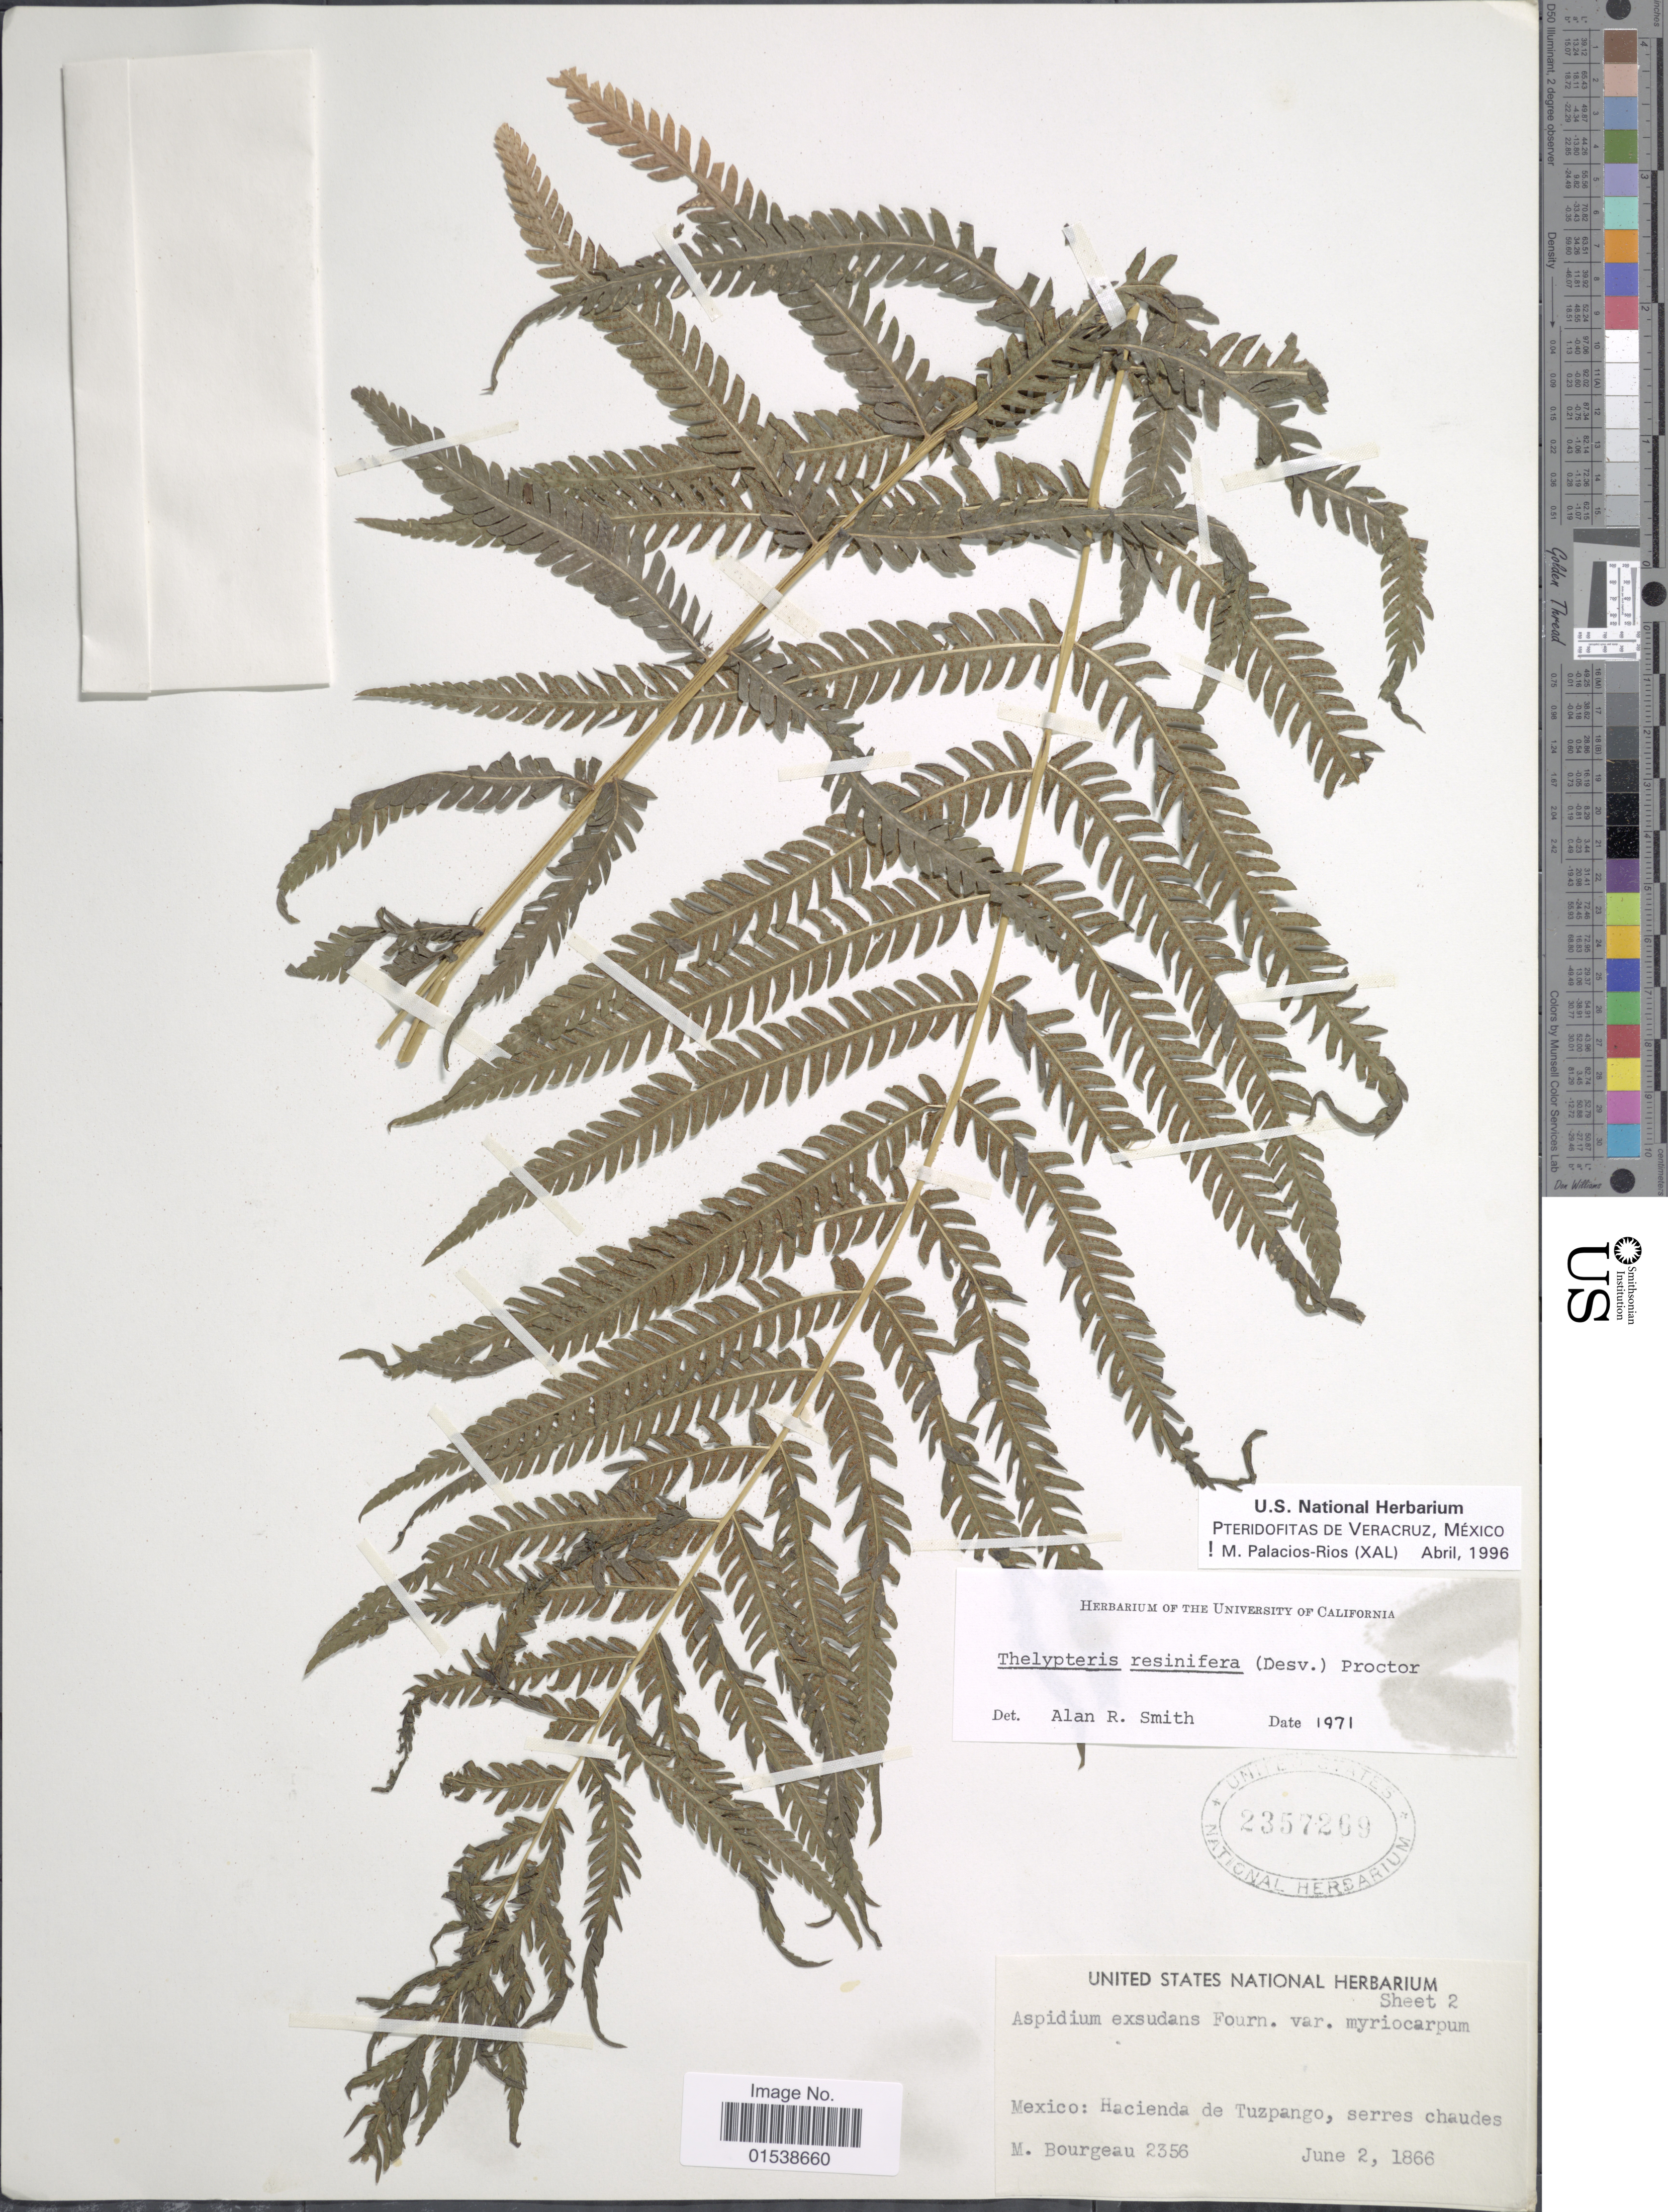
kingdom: Plantae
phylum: Tracheophyta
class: Polypodiopsida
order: Polypodiales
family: Thelypteridaceae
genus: Amauropelta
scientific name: Amauropelta resinifera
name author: (Desv.) Pic. Serm.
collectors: M. Bourgeau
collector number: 2356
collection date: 1866-06-02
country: Mexico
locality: Mexico: Hacienda de Tuzpango, serres chaudes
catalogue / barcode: US 2357269